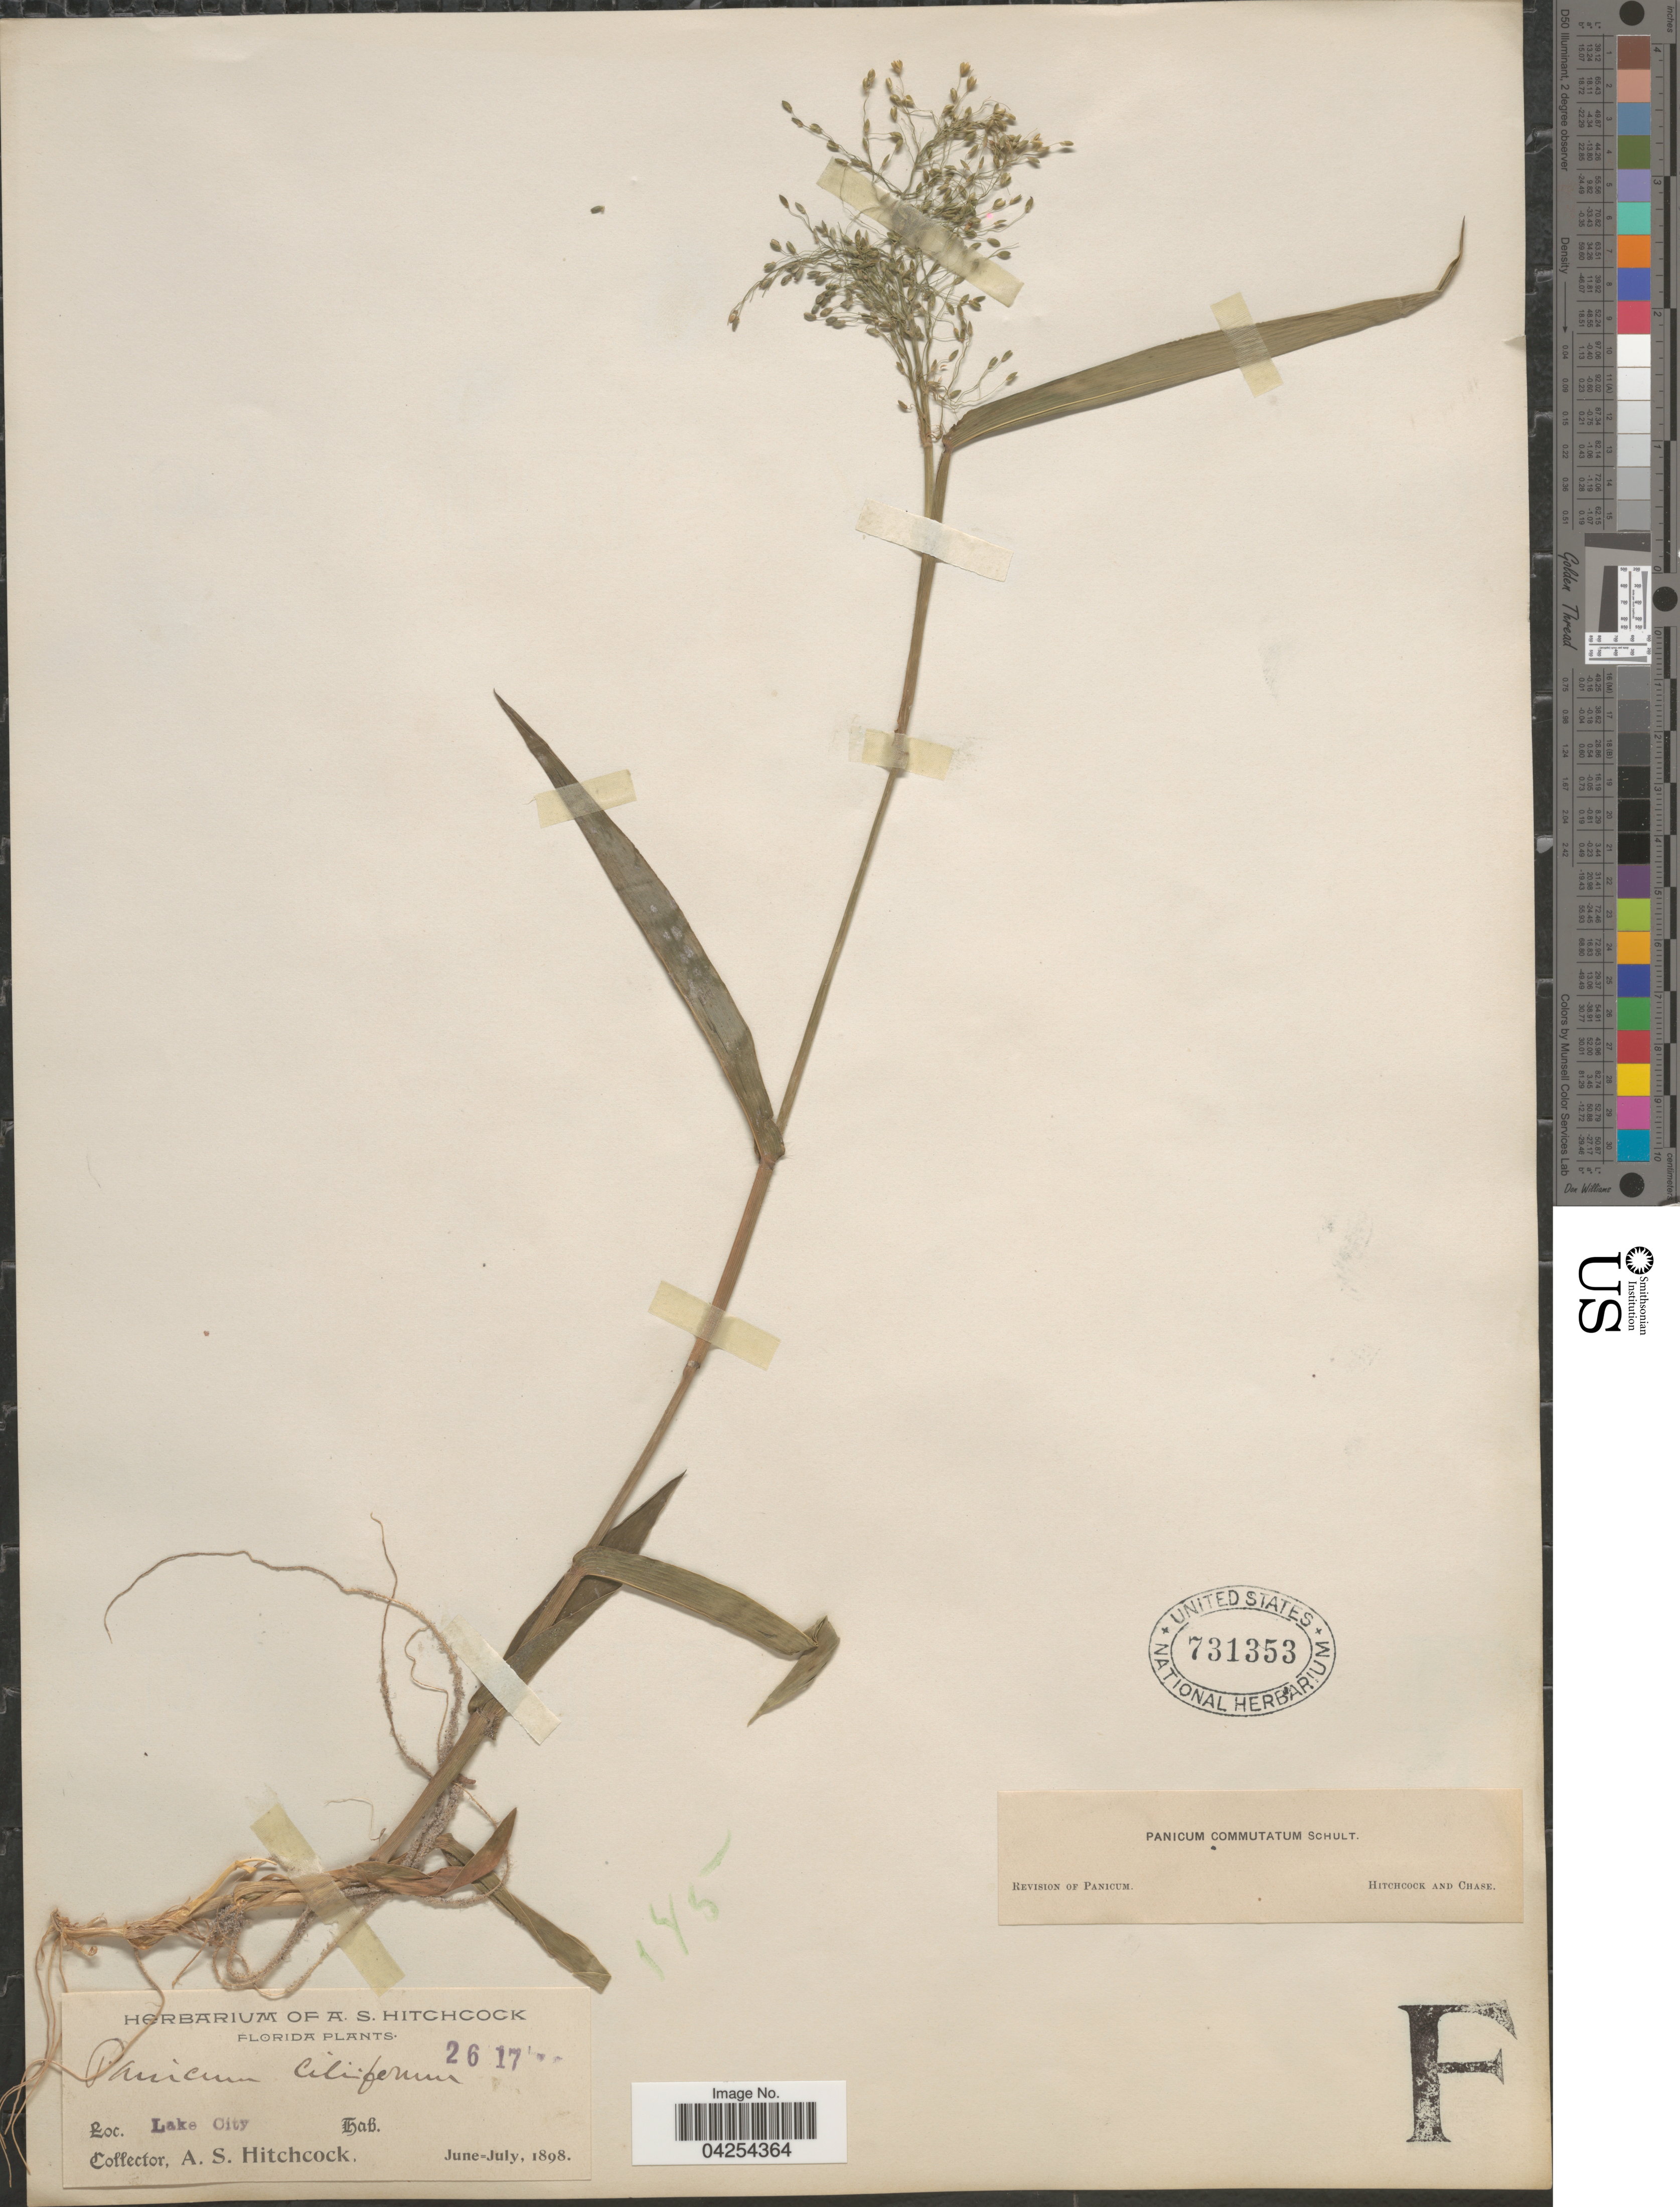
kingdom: Plantae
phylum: Tracheophyta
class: Liliopsida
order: Poales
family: Poaceae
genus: Dichanthelium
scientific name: Dichanthelium commutatum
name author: (Schult.) Gould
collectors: A. S. Hitchcock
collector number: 2617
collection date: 1898-06/1898-07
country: United States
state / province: Florida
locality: Lake City.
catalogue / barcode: US 731353